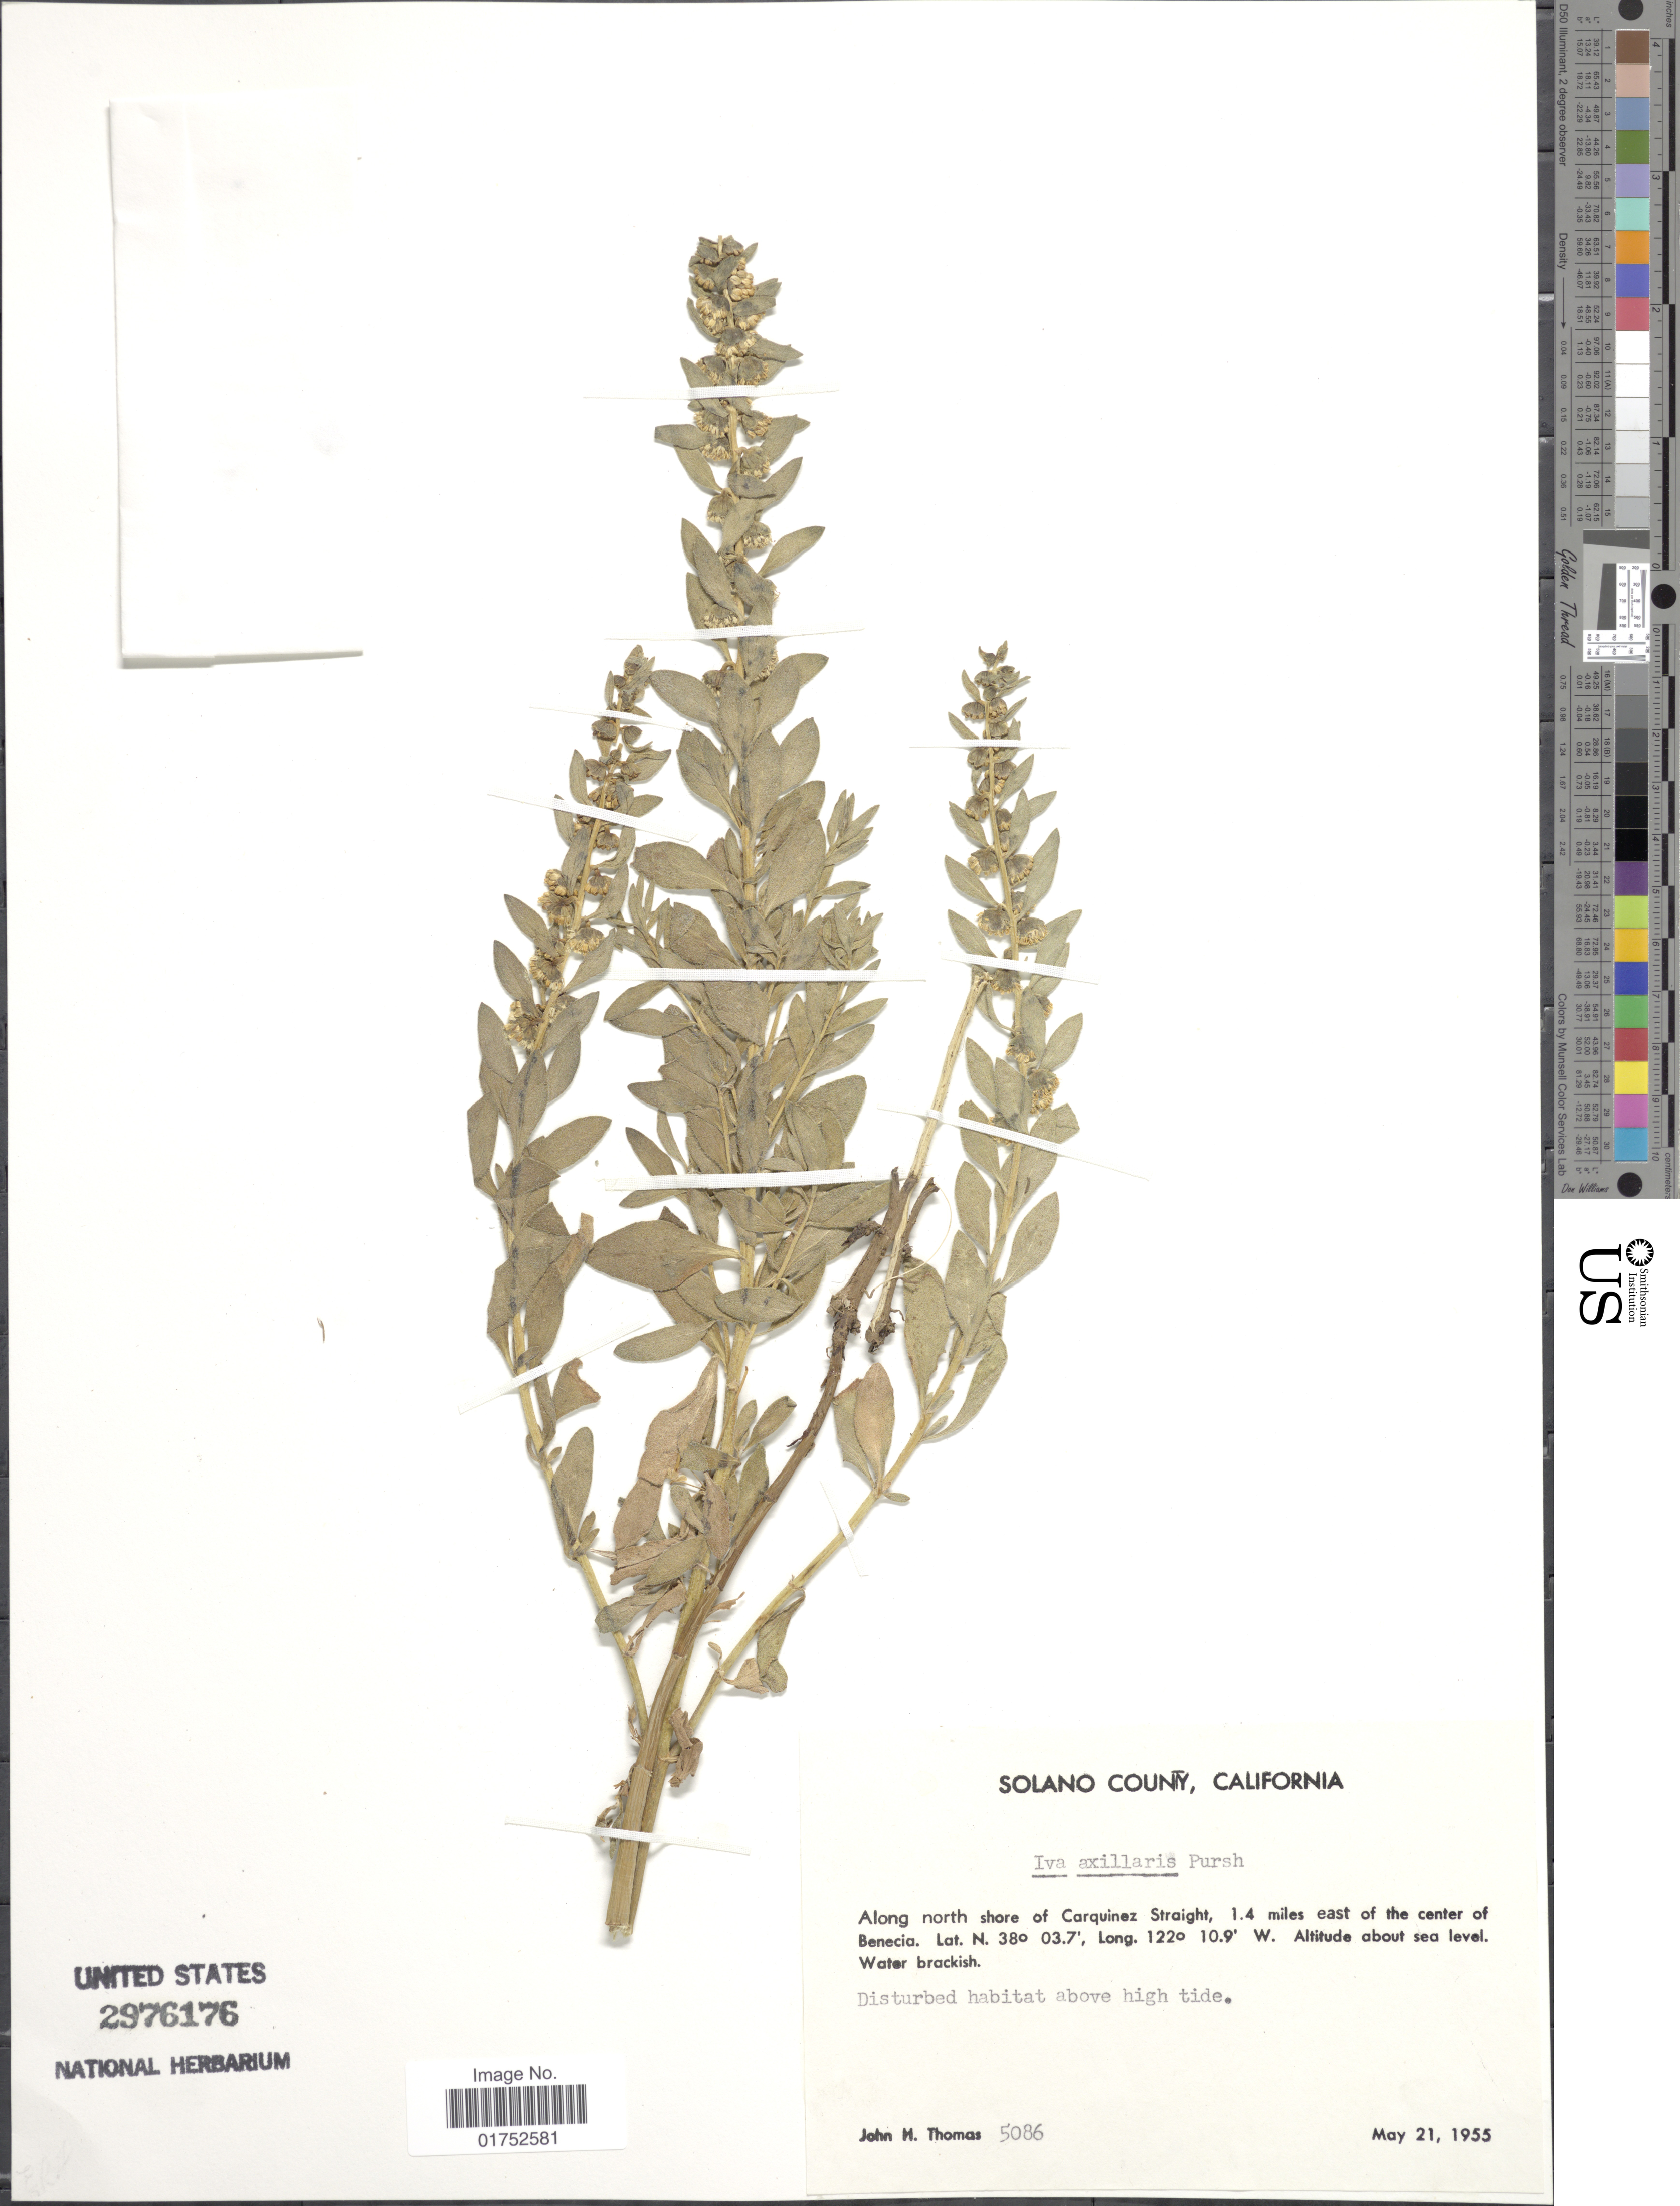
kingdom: Plantae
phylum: Tracheophyta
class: Magnoliopsida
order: Asterales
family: Asteraceae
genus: Iva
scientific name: Iva axillaris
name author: Pursh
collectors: J. H. Thomas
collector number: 5086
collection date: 1955-05-21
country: United States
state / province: California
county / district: Solano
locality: Solano County, along north shore of Carquinez Straight, 1.4 miles east of the center of Benecia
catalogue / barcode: US 2976176